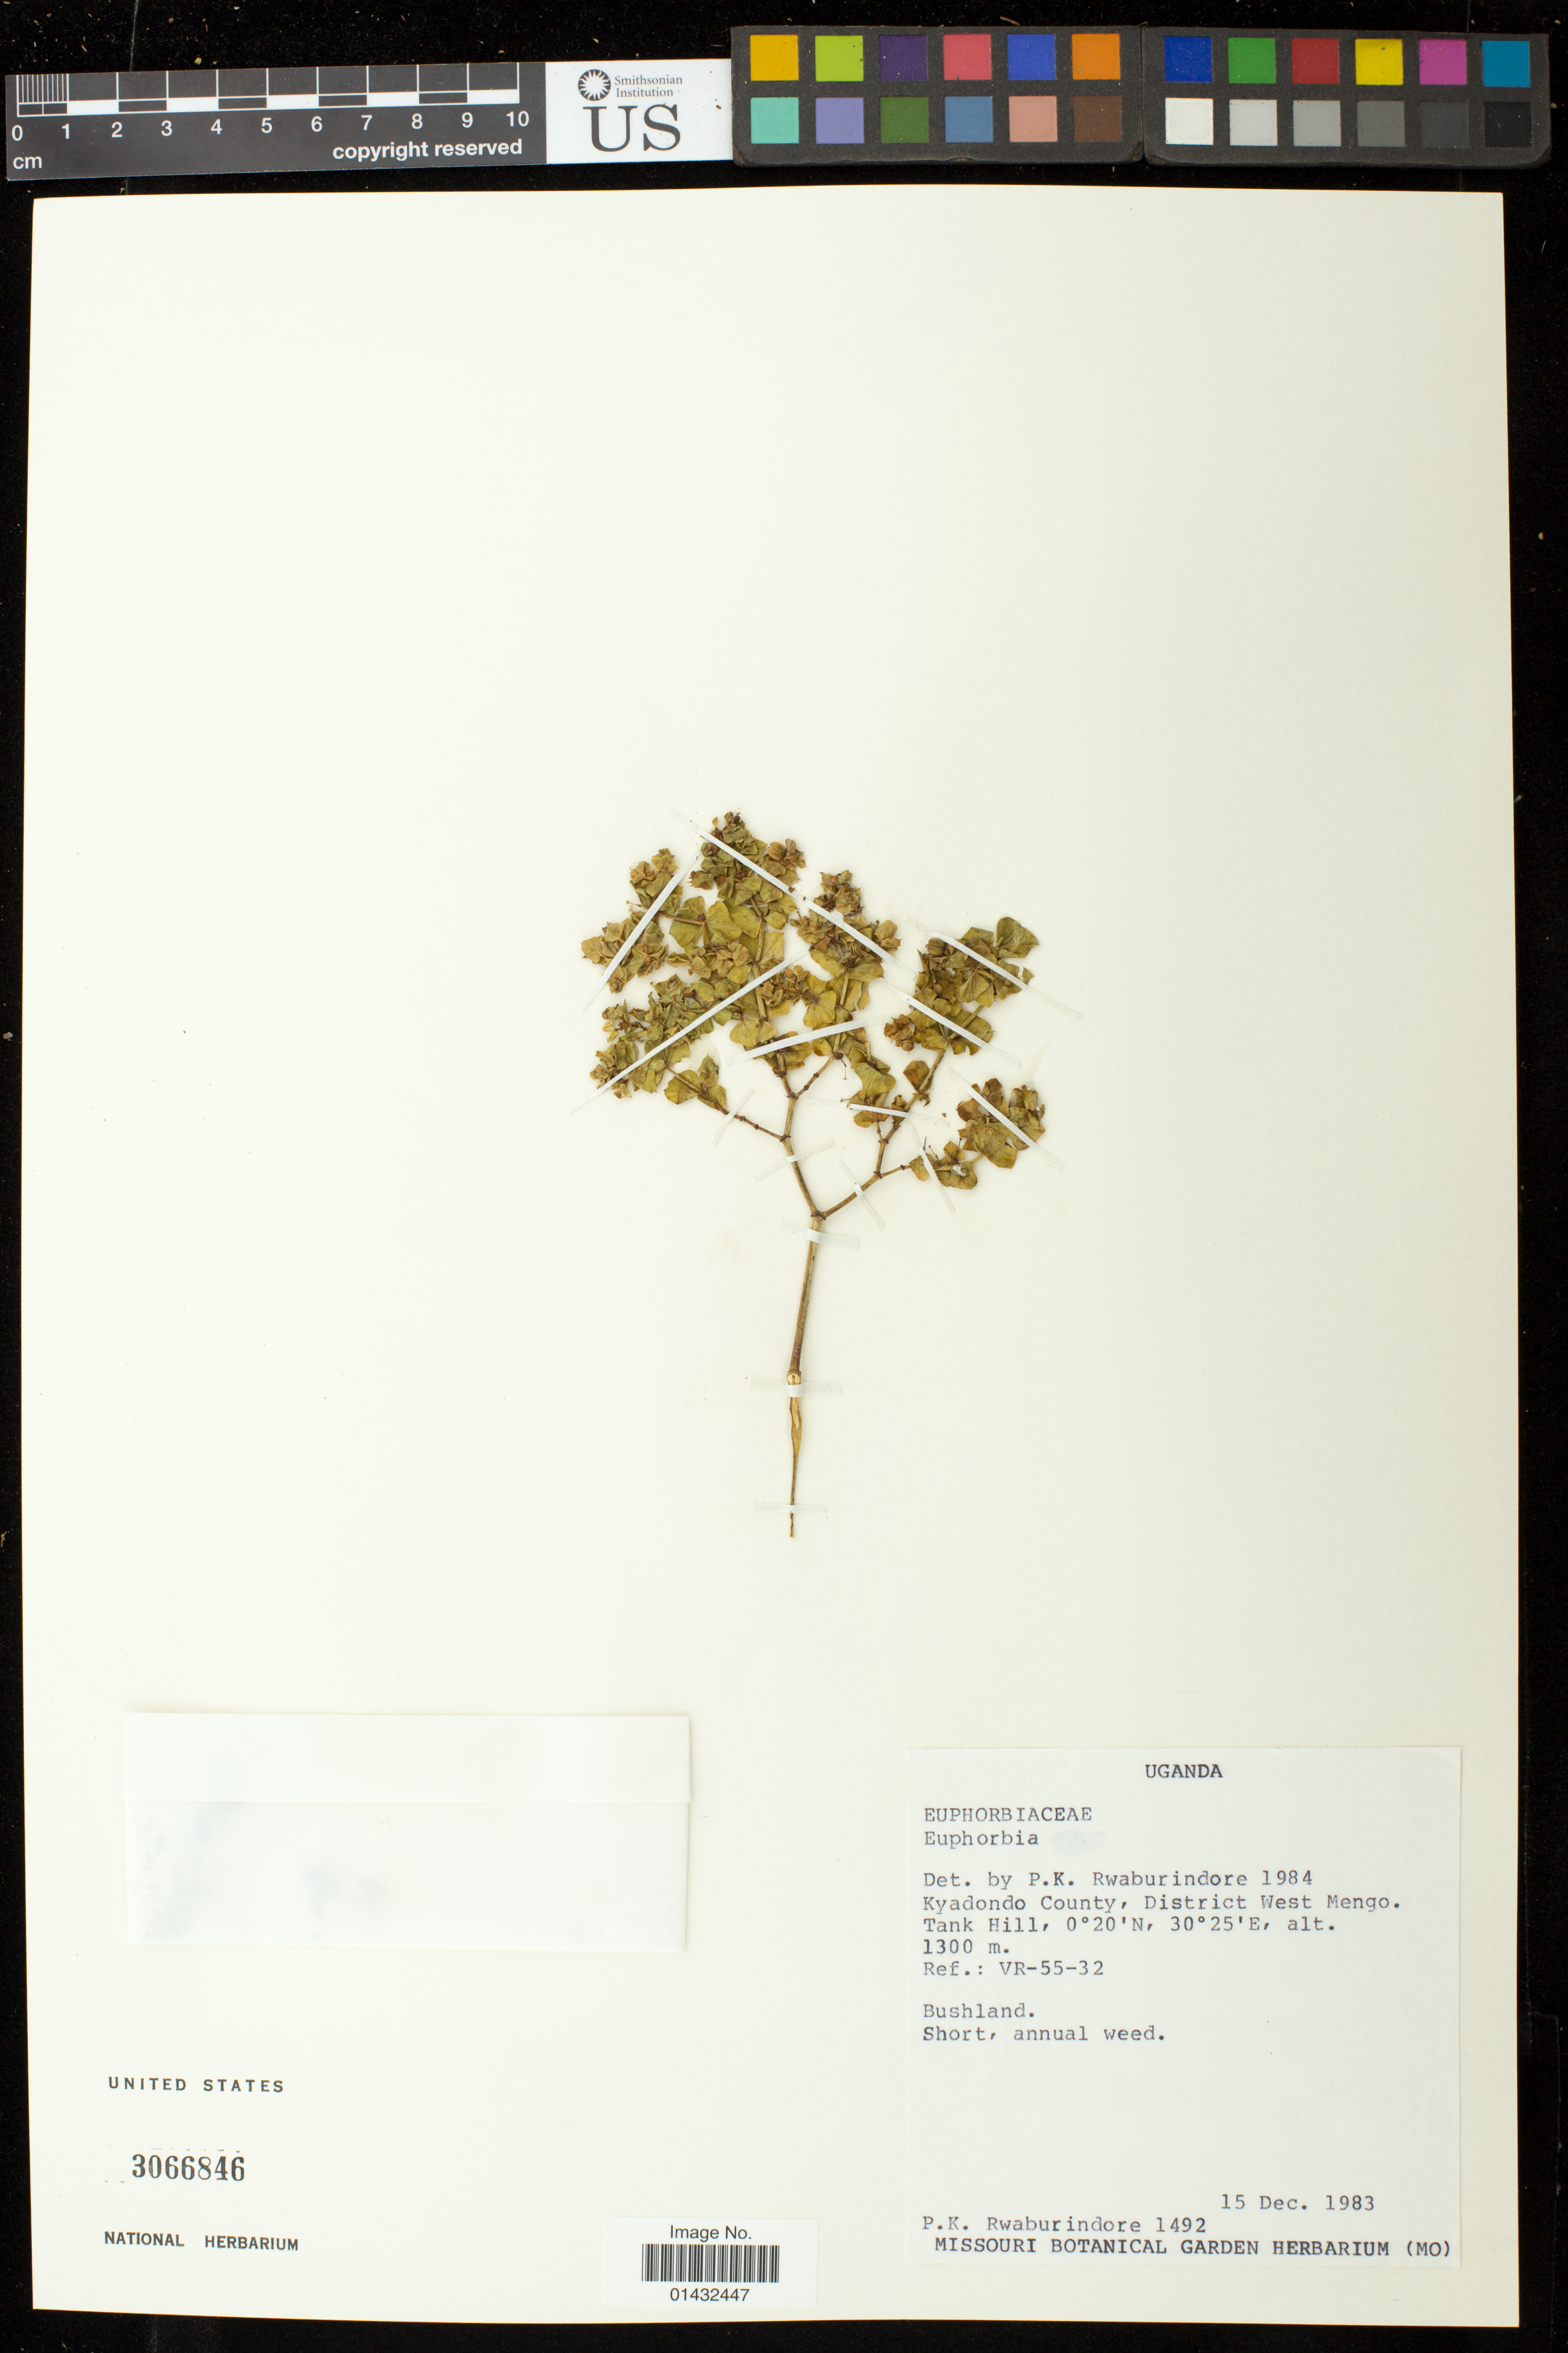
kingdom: Plantae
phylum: Tracheophyta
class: Magnoliopsida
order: Malpighiales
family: Euphorbiaceae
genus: Euphorbia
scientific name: Euphorbia sp.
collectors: P. Rwaburindore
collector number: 1492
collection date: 1983-12-15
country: Uganda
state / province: Central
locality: Kyadondo County, District West Mengo. Tank Hill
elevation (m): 1300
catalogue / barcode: US 3066846